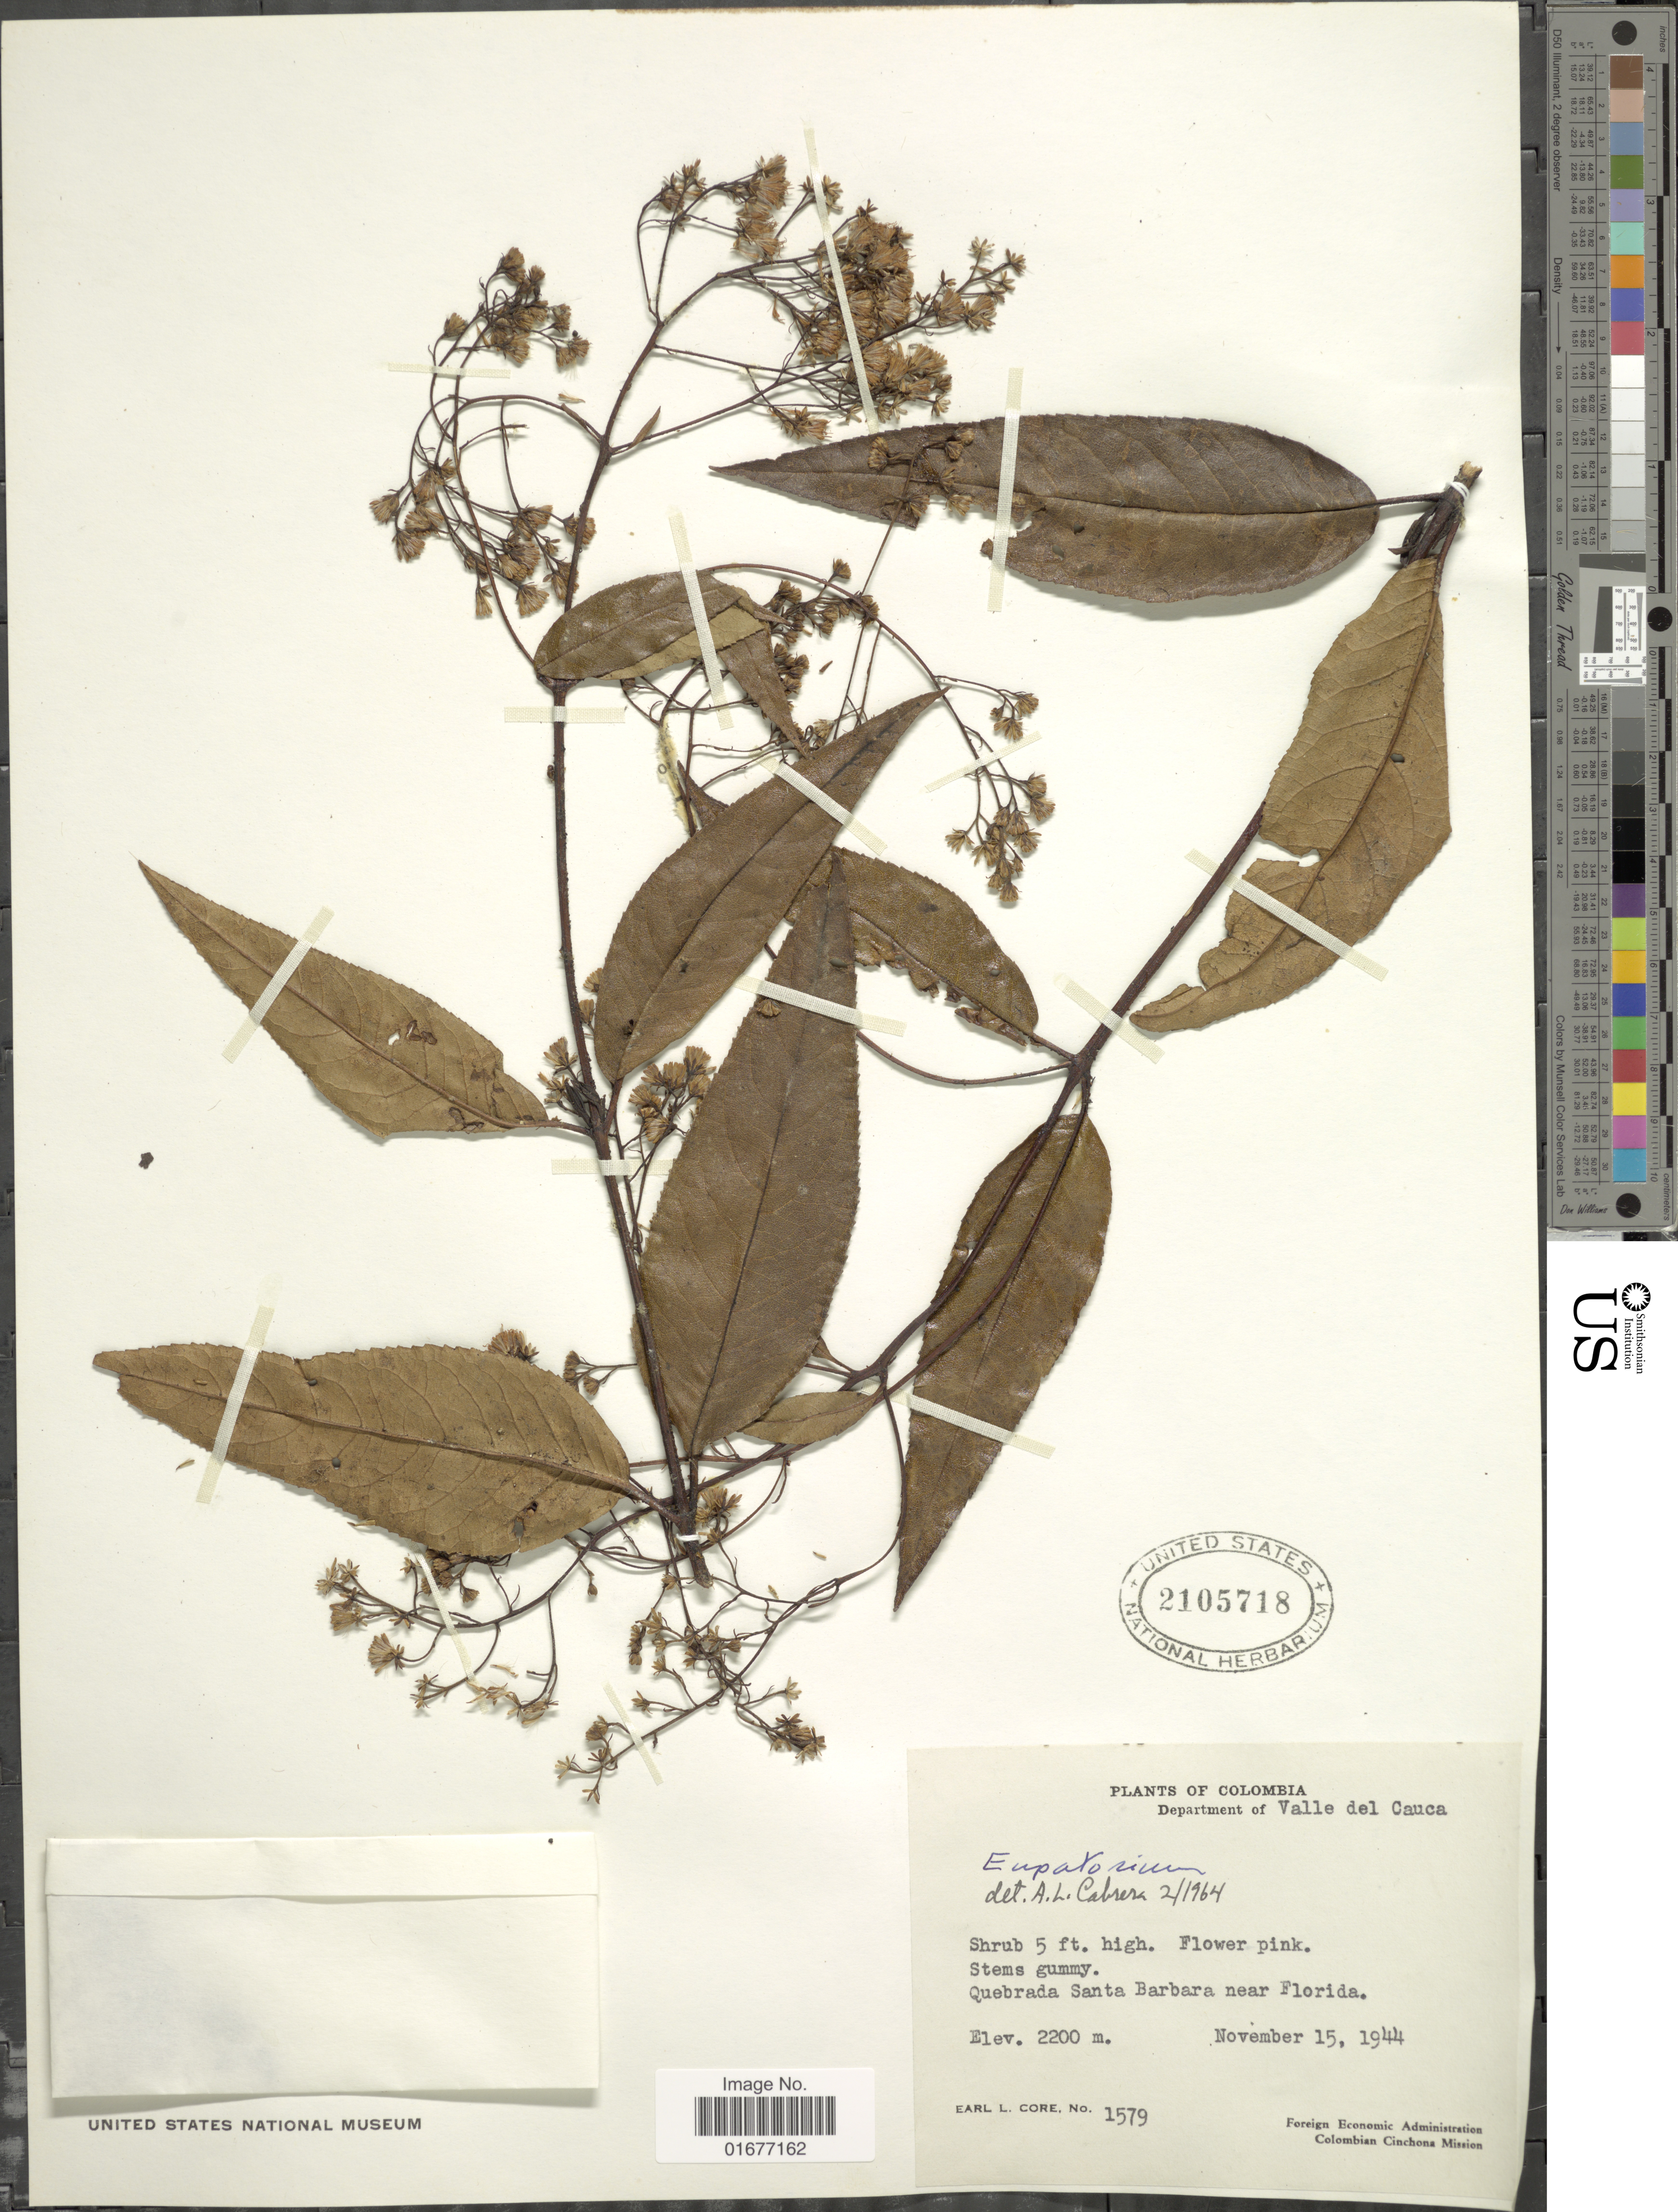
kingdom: Plantae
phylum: Tracheophyta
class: Magnoliopsida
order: Asterales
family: Asteraceae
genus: Ageratina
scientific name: Ageratina ampla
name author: (Benth.) R.M. King & H. Rob.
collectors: E. L. Core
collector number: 1579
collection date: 1944-11-15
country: Colombia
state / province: Valle del Cauca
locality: Quebrada Santa Barbara near Florida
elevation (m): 2200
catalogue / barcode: US 2105718